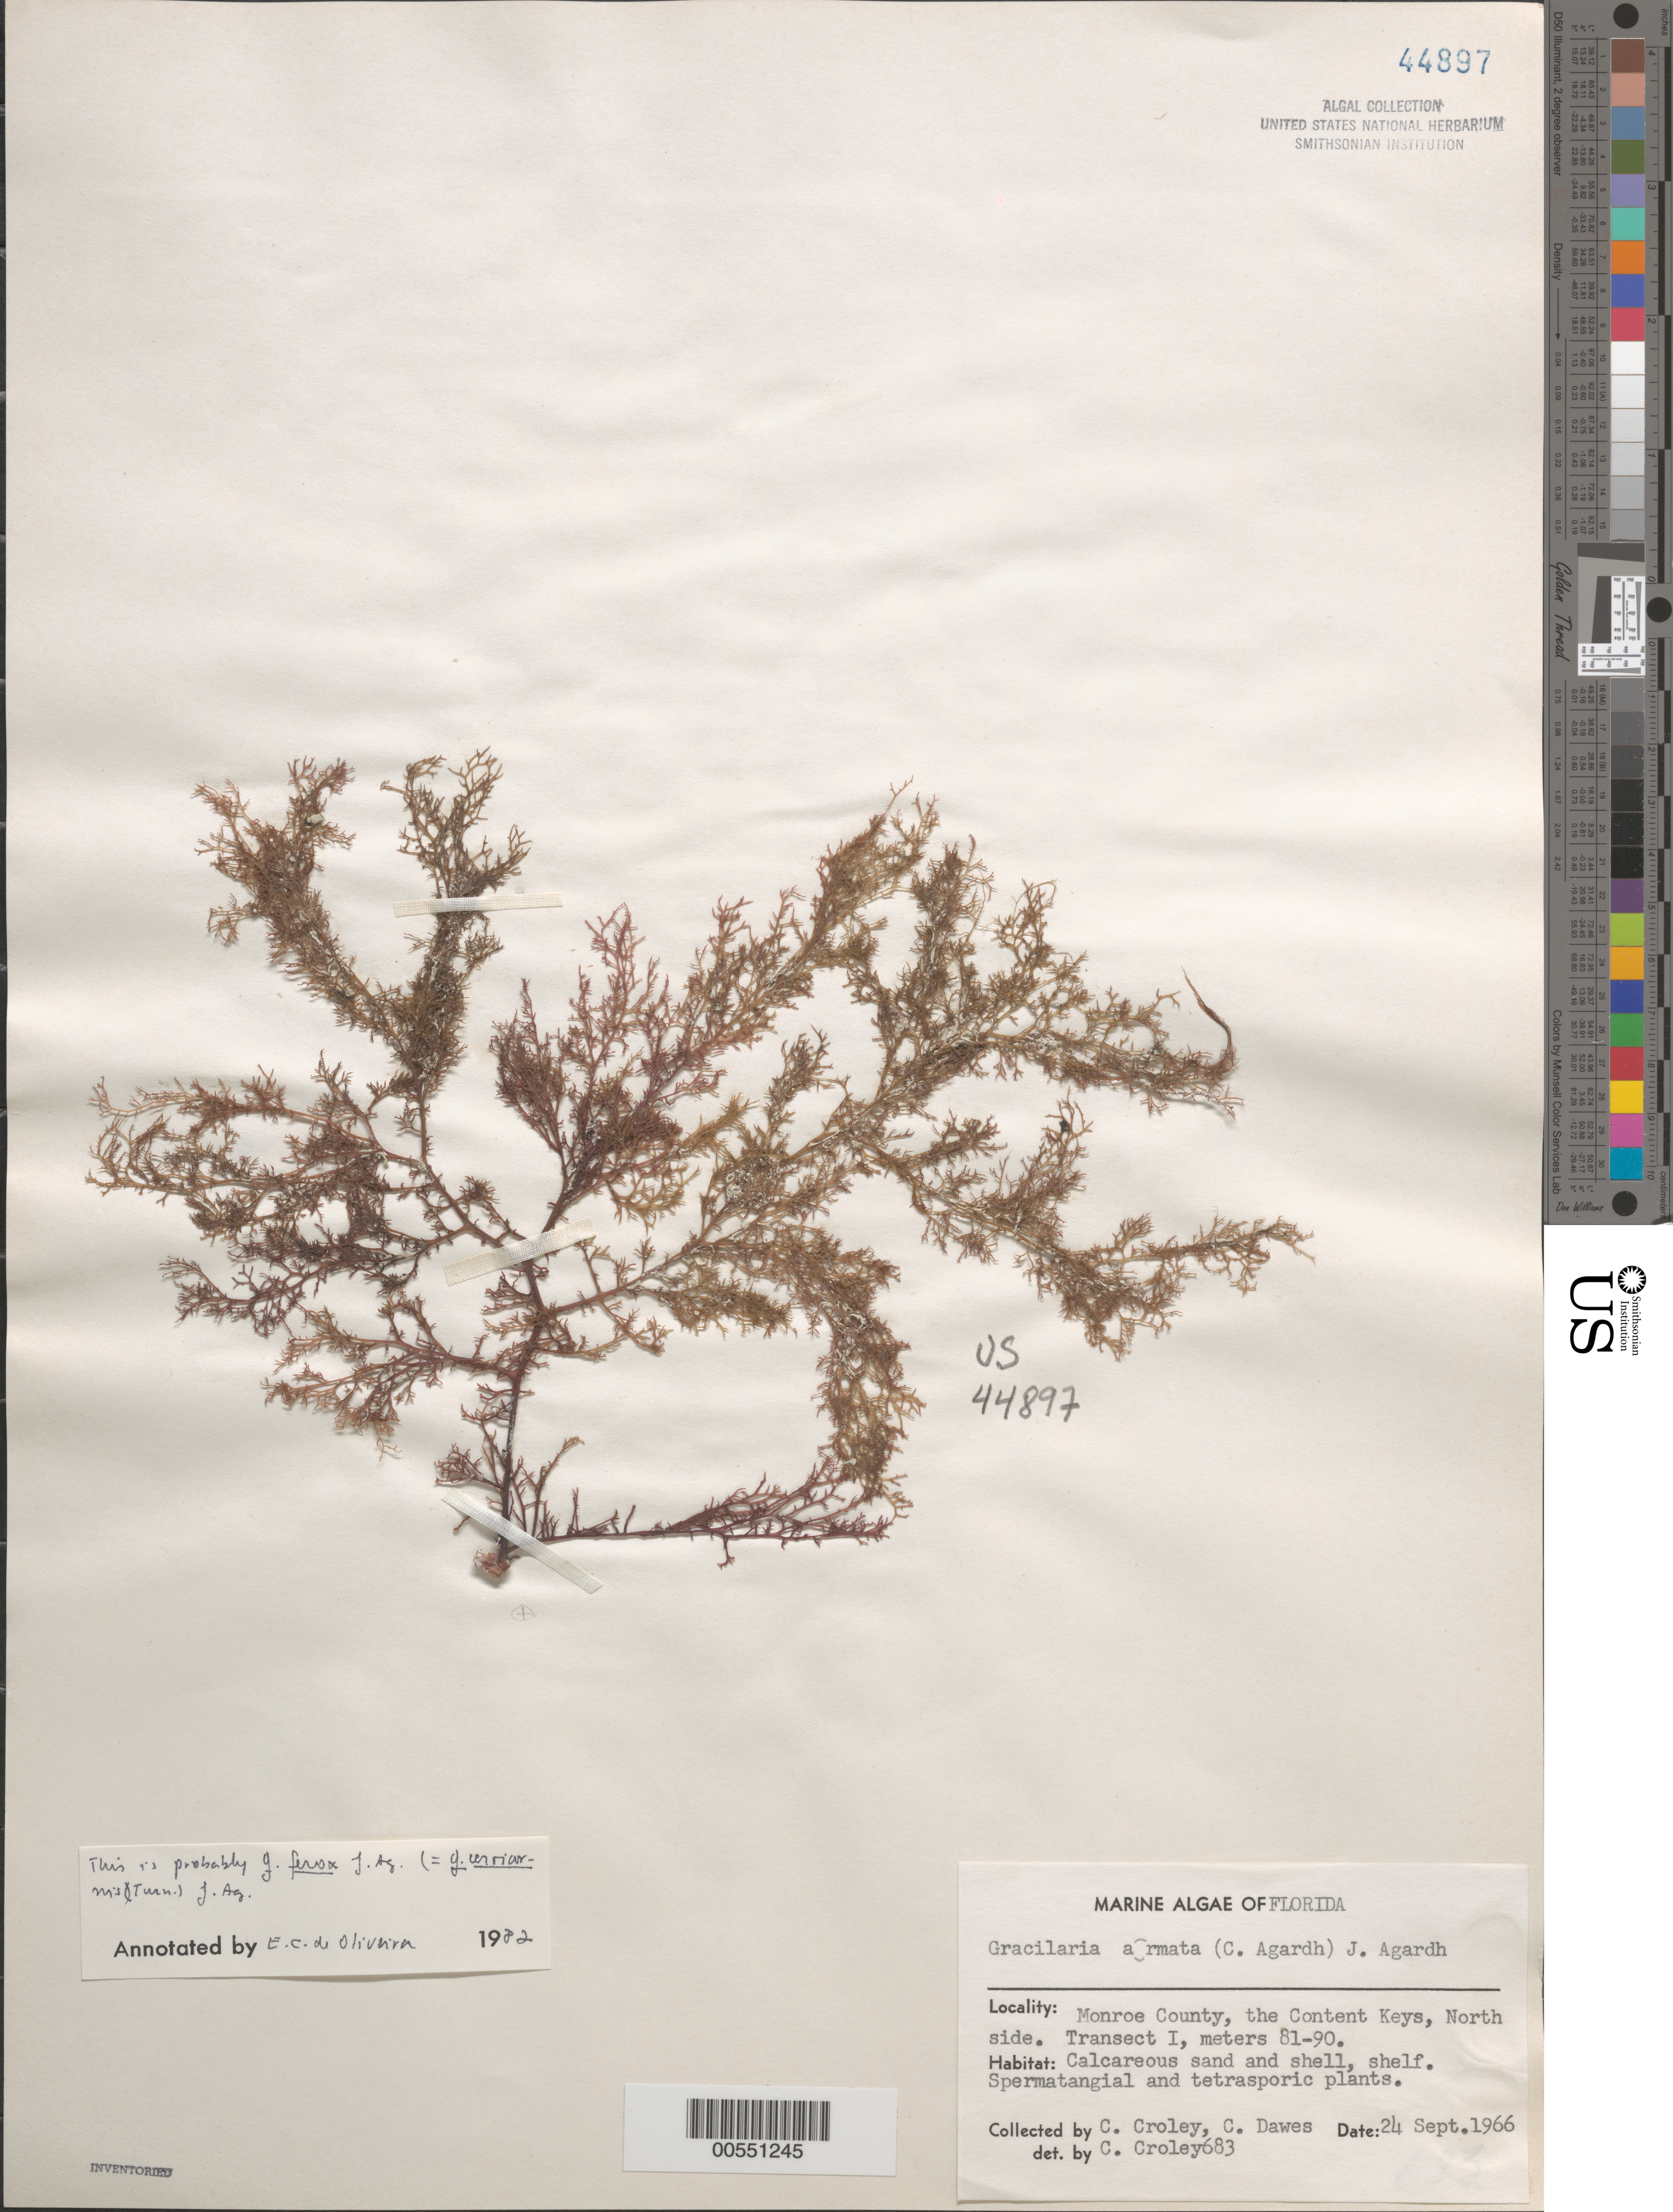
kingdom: Plantae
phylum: Rhodophyta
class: Florideophyceae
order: Gracilariales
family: Gracilariaceae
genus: Gracilaria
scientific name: Gracilaria ferox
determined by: Oliveira, E. C. de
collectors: F. C. Croley & C. Dawes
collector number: FCC 683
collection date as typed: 24 Sep 1966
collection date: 1966-09-24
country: United States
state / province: Florida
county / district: Monroe County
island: Content Keys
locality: Northern portion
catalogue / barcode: US 44897